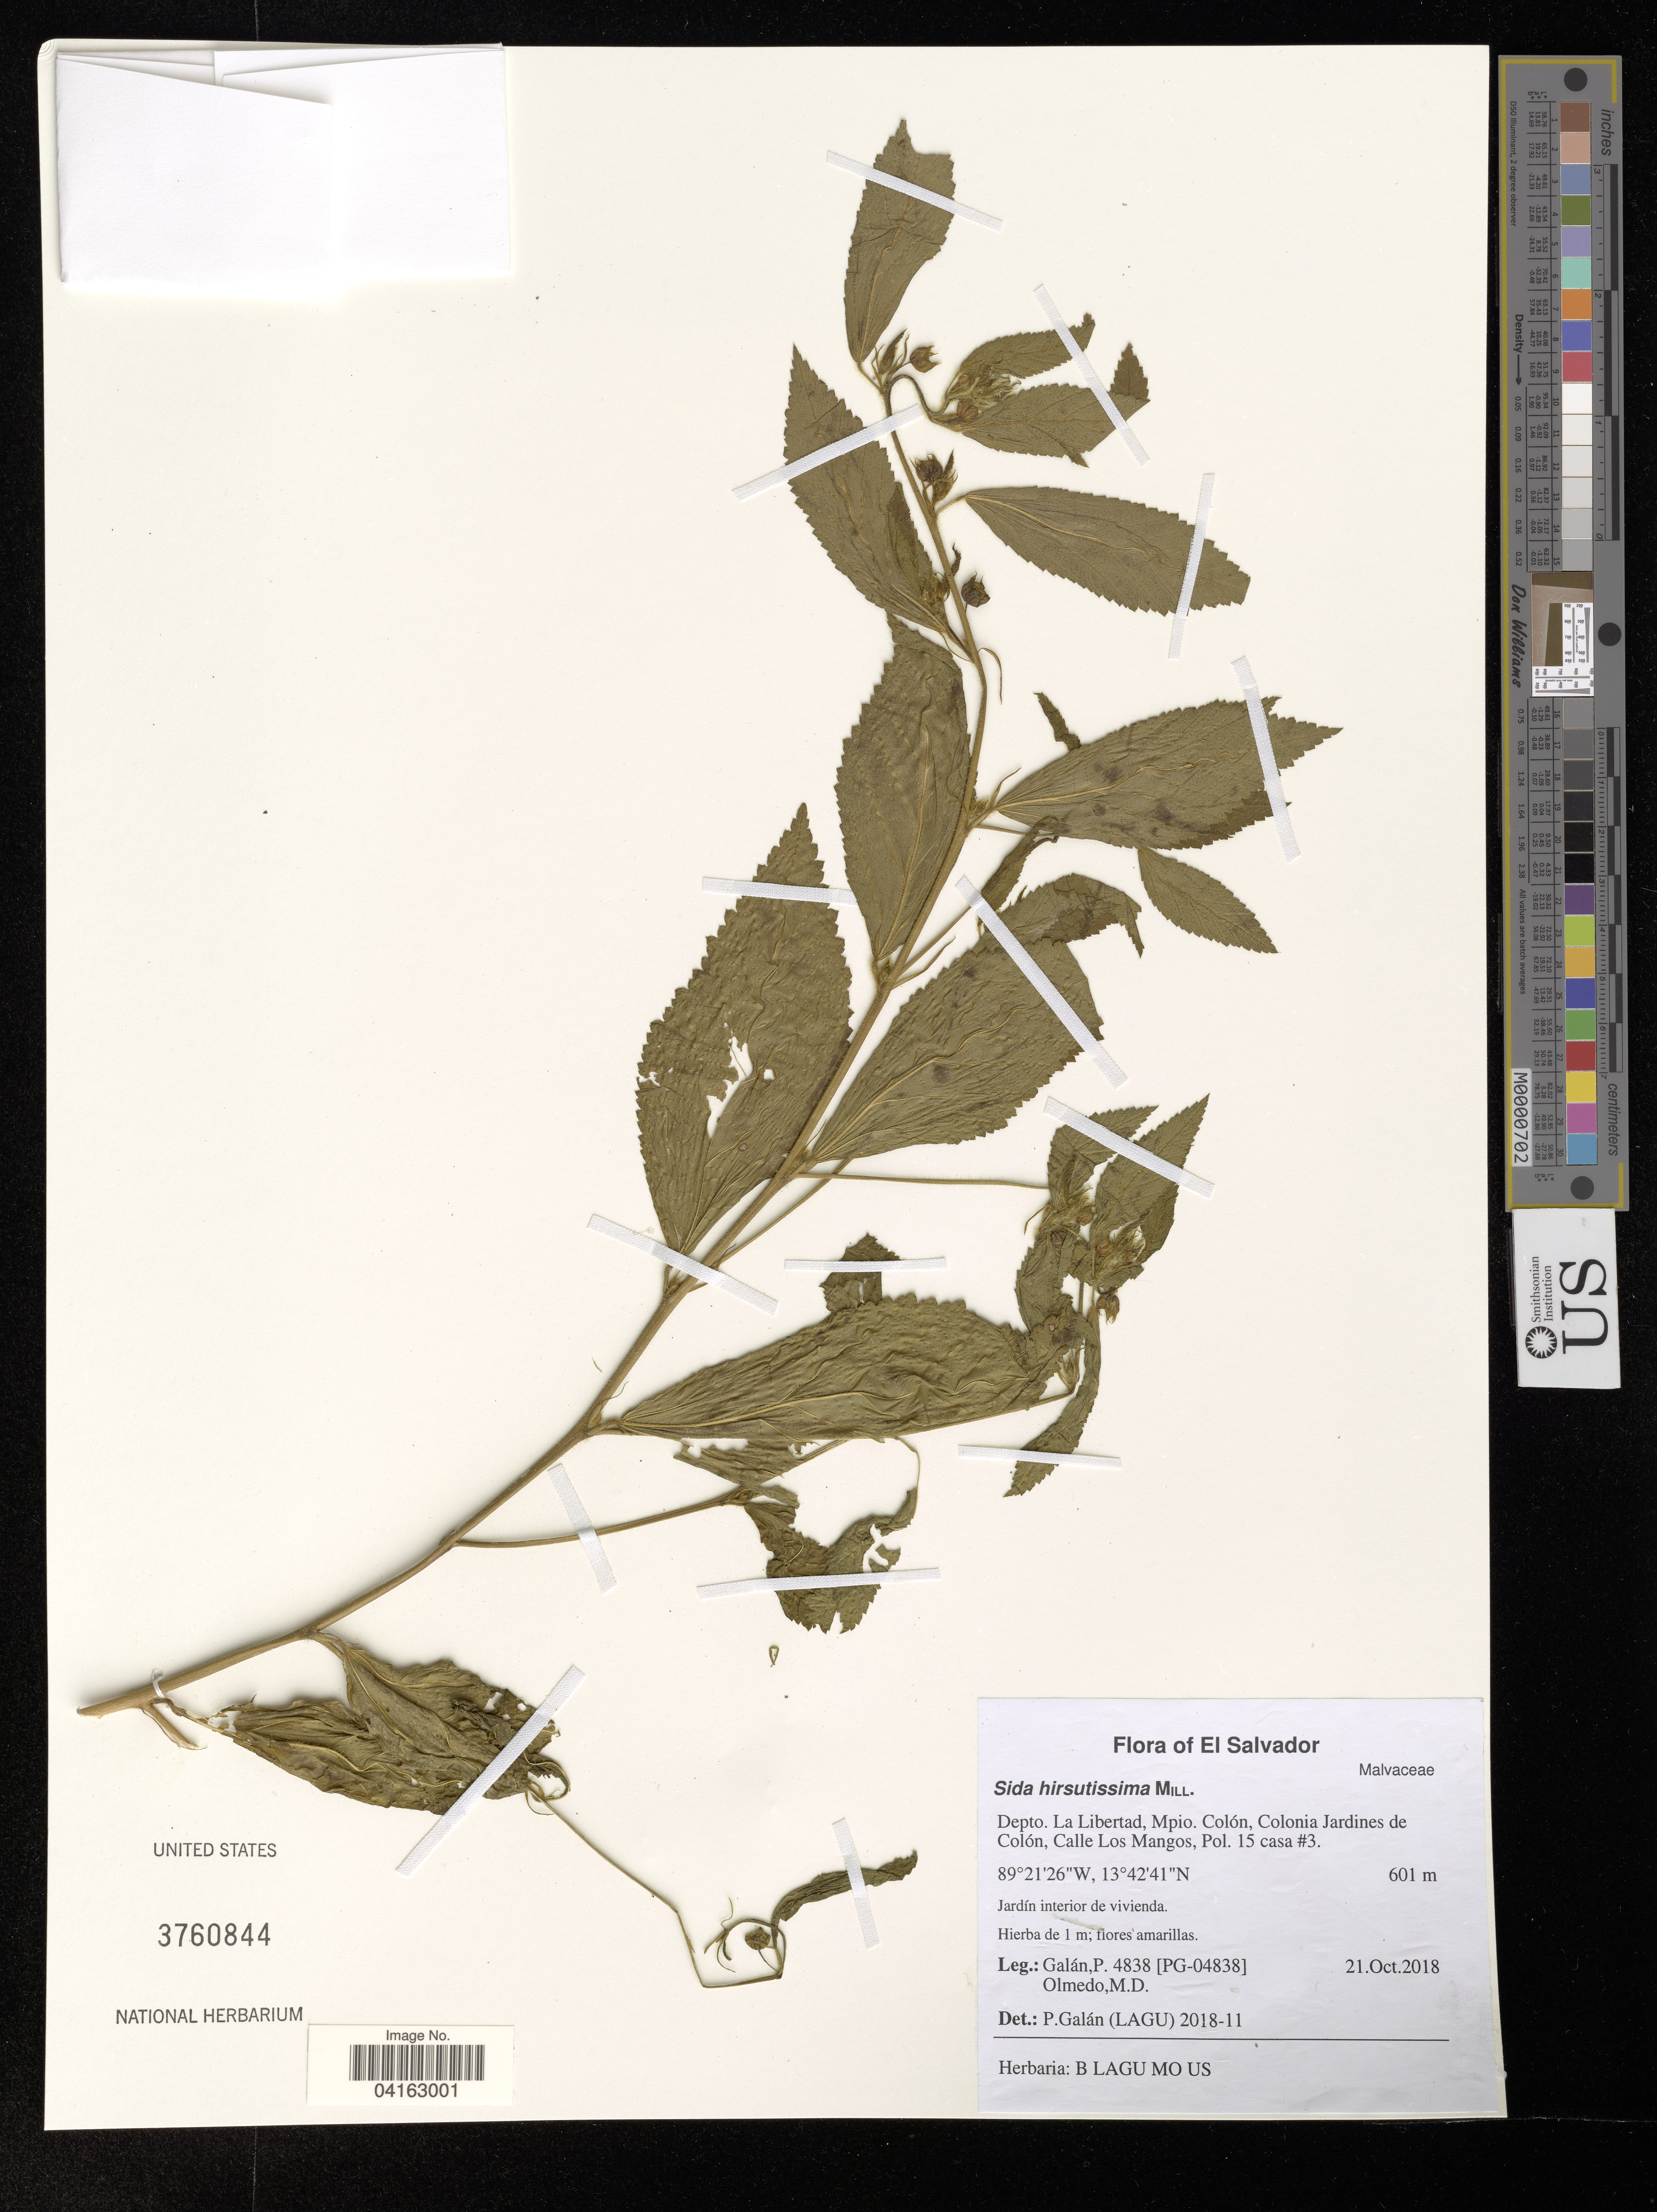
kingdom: Plantae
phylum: Tracheophyta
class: Magnoliopsida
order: Malvales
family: Malvaceae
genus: Sida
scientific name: Sida hirsutissima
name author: Mill.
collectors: P. Galan & M. Olmedo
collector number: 4838 / [PG-04838]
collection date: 2018-10-21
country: El Salvador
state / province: La Libertad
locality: Depto. La Libertad, Mpio. Colón, Colonia Jardines de Colón, Calle Los Mangos, Pol. 15 casa #3.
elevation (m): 601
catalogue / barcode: US 3760844